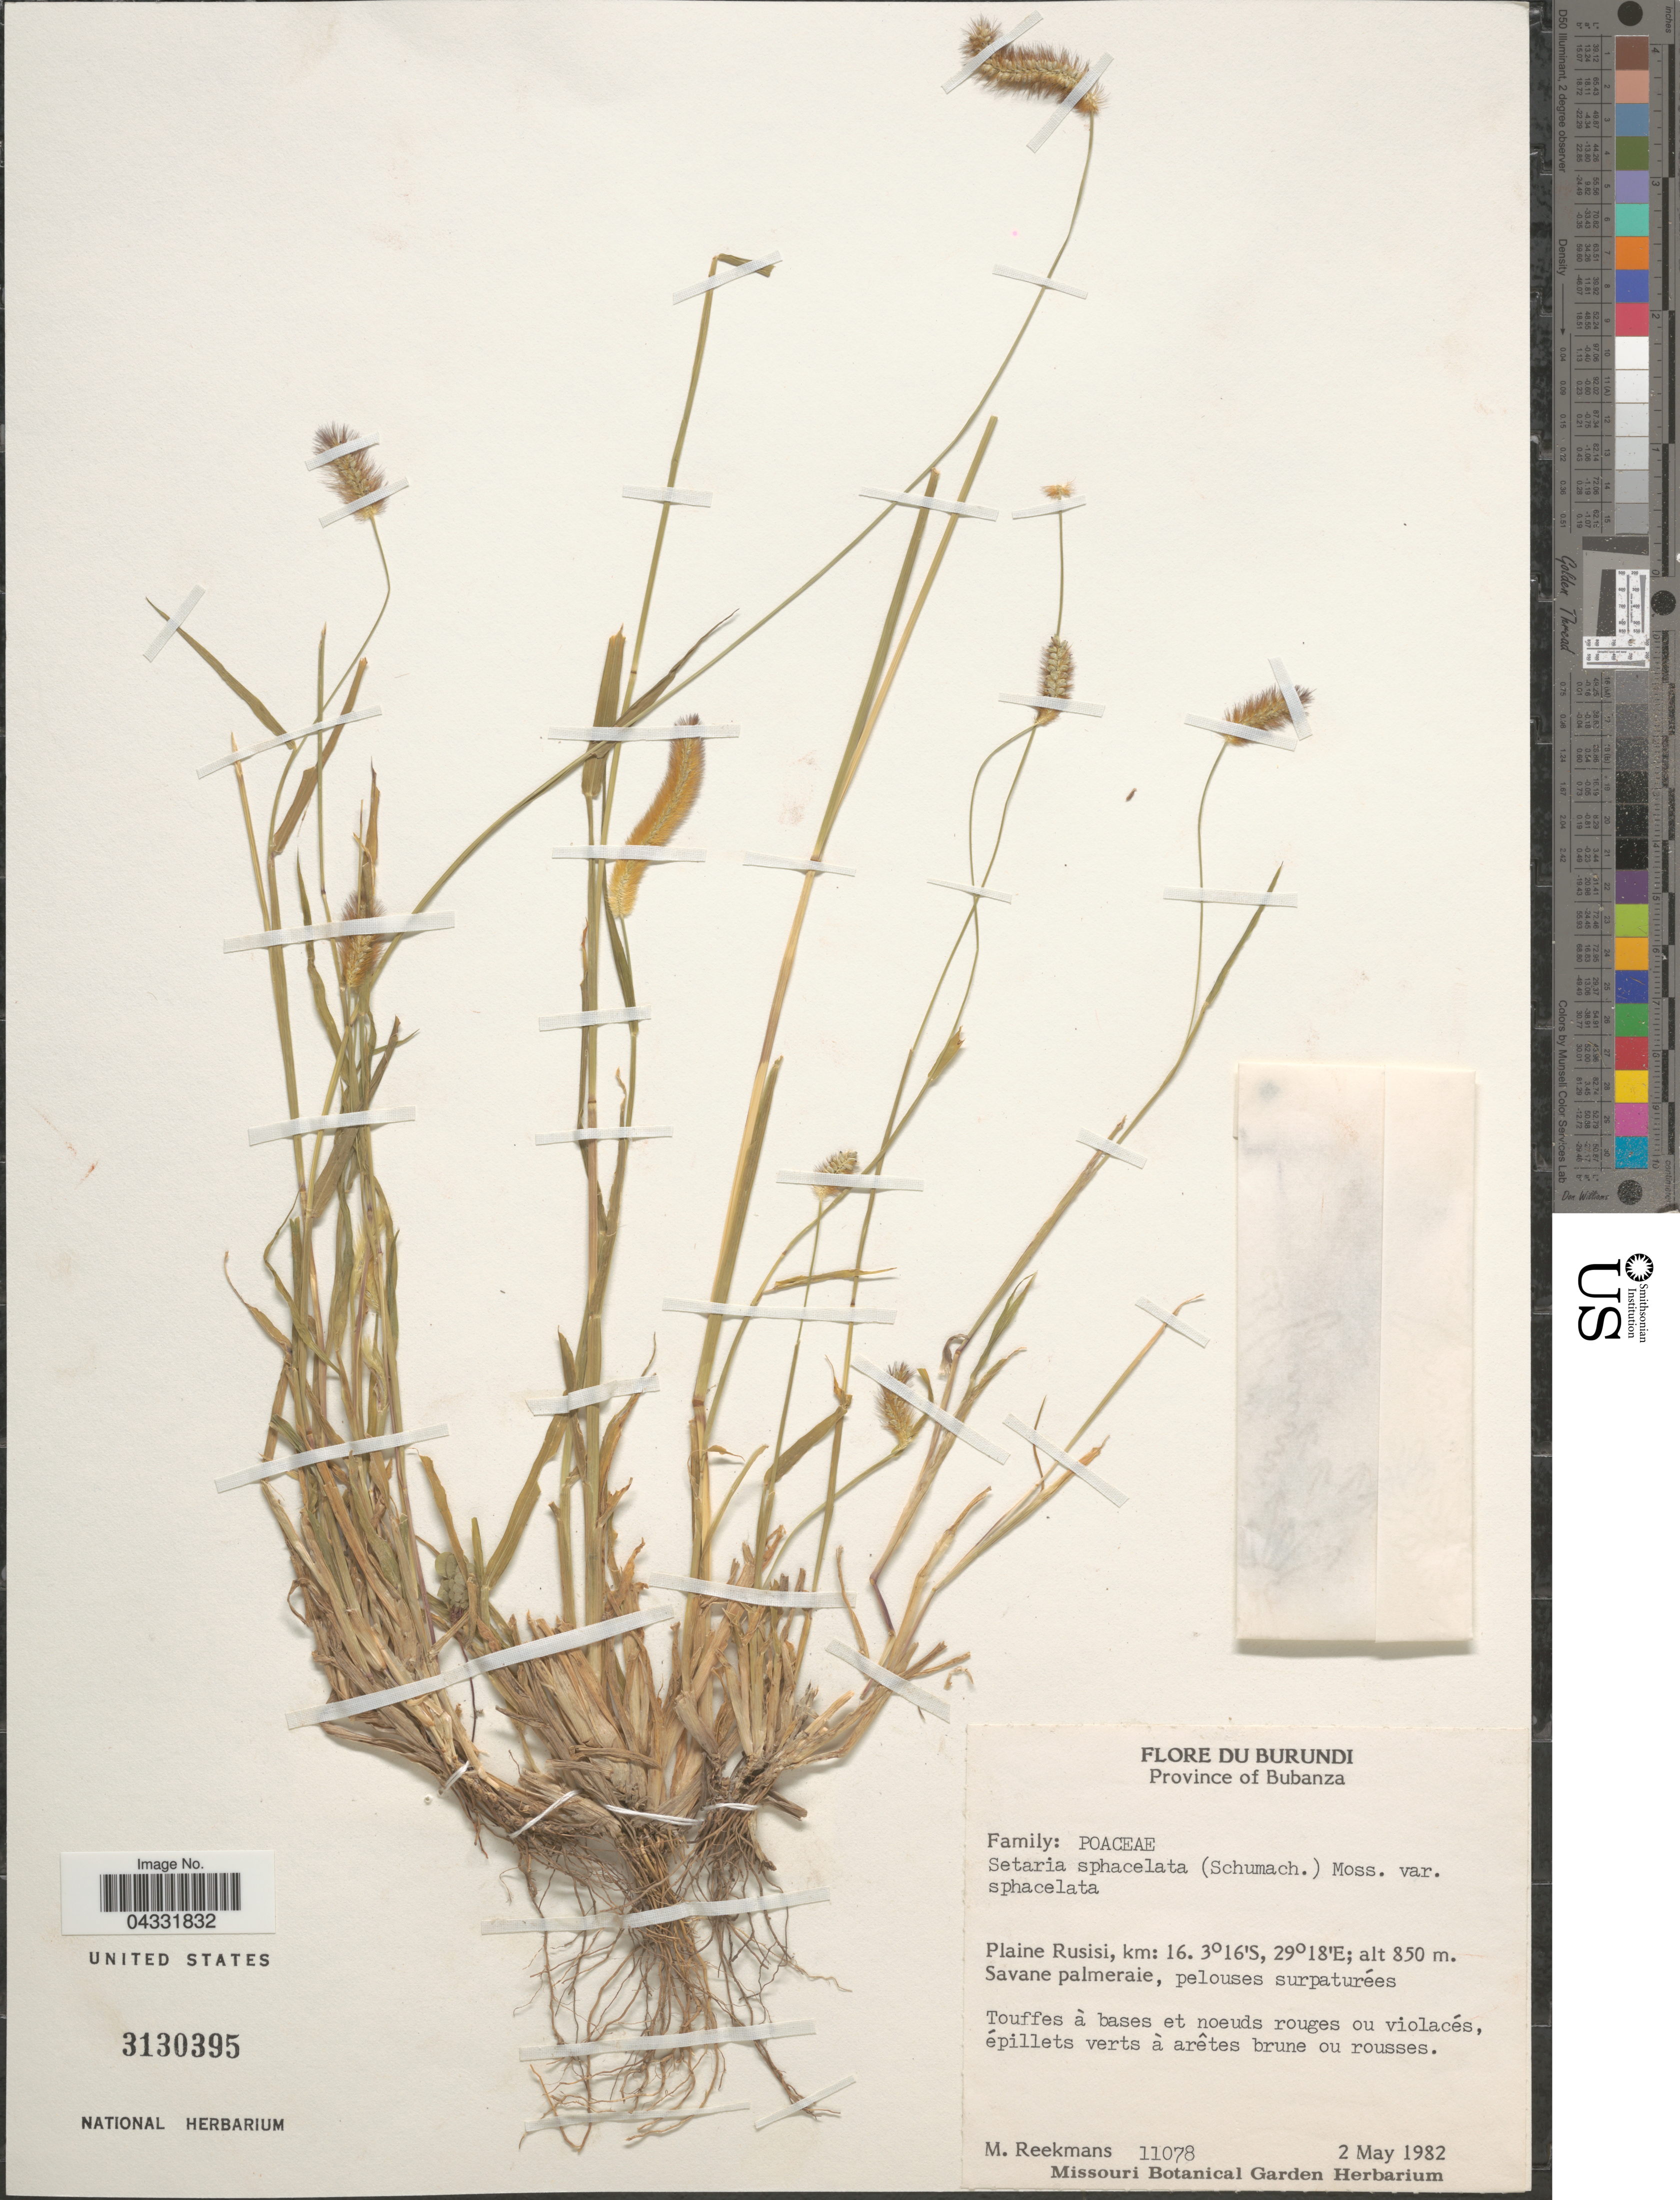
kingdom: Plantae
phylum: Tracheophyta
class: Liliopsida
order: Poales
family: Poaceae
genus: Setaria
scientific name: Setaria sphacelata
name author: (Schumach.) Stapf & Hubb. ex Moss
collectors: M. Reekmans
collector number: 11078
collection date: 1982-05-02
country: Burundi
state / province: Bubanza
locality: Plaine Rusisi, km: 16.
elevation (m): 850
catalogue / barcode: US 3130395